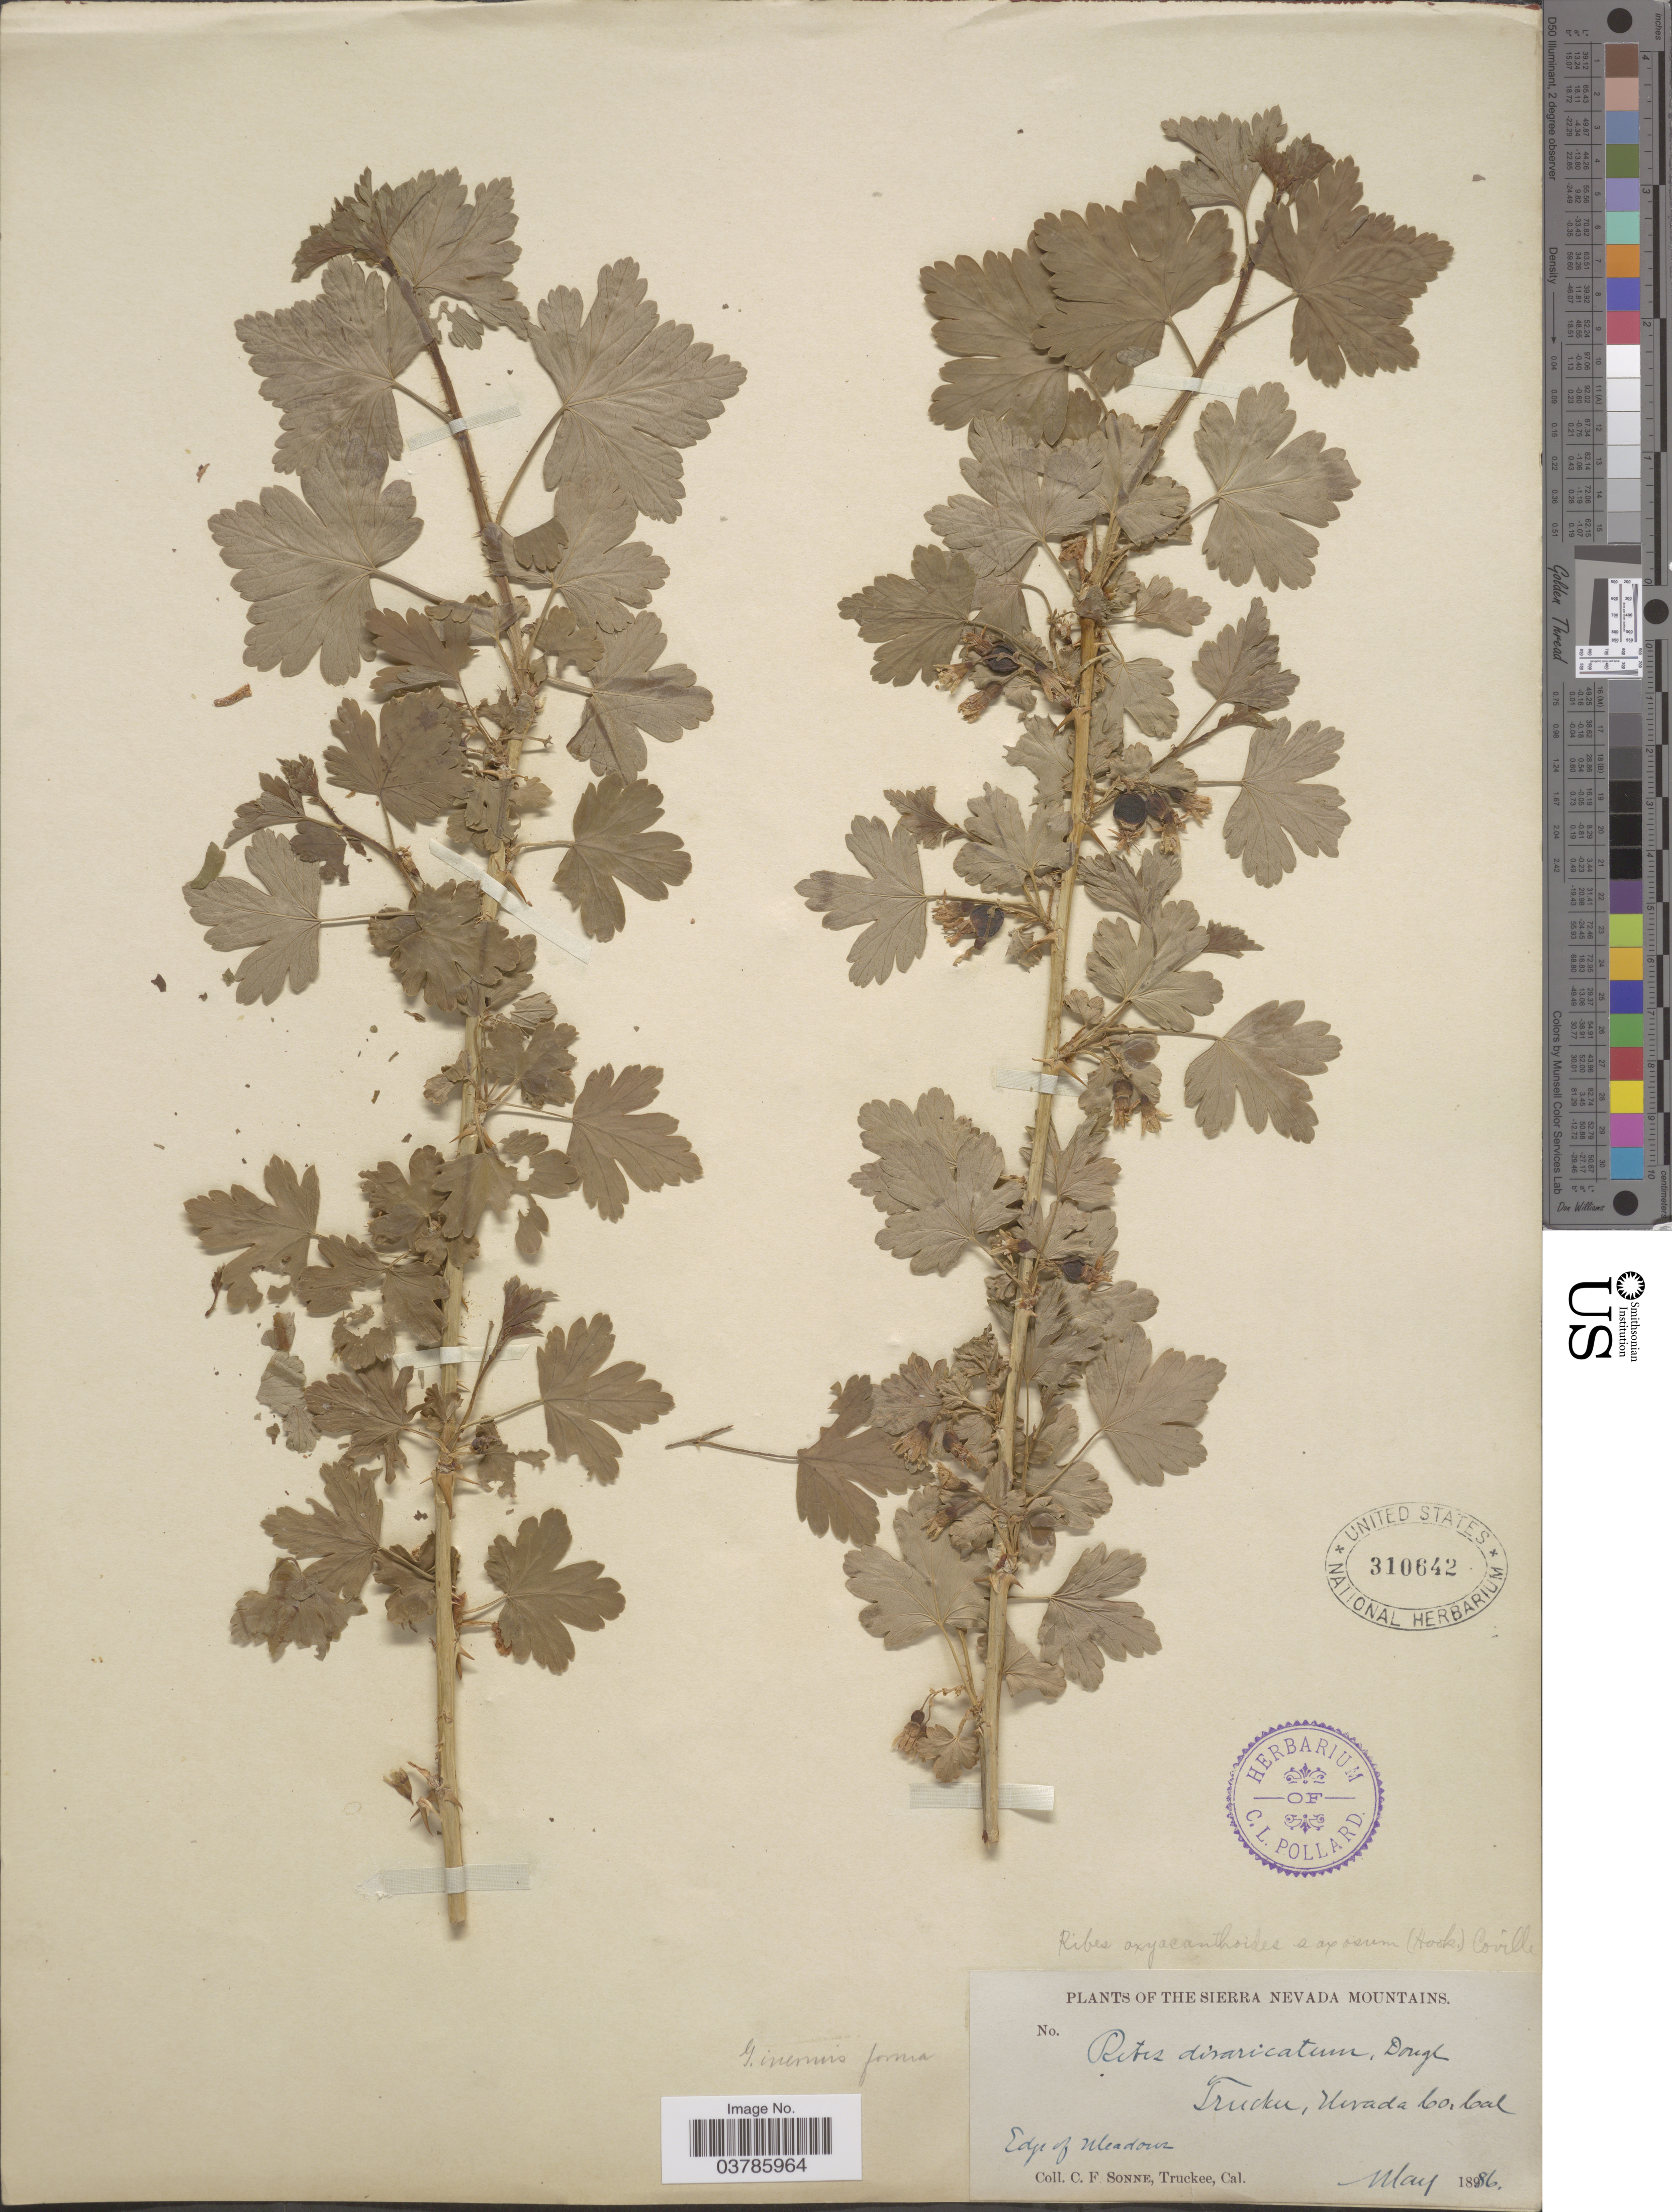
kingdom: Plantae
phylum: Tracheophyta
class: Magnoliopsida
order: Saxifragales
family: Grossulariaceae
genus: Ribes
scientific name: Ribes inerme var. inerme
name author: Rydb.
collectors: C. Sonne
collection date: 1886-05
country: United States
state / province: California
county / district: Nevada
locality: Sierra Nevada Mountains. Truckee, Nevada Co. Edge of Meadows.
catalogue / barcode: US 310642